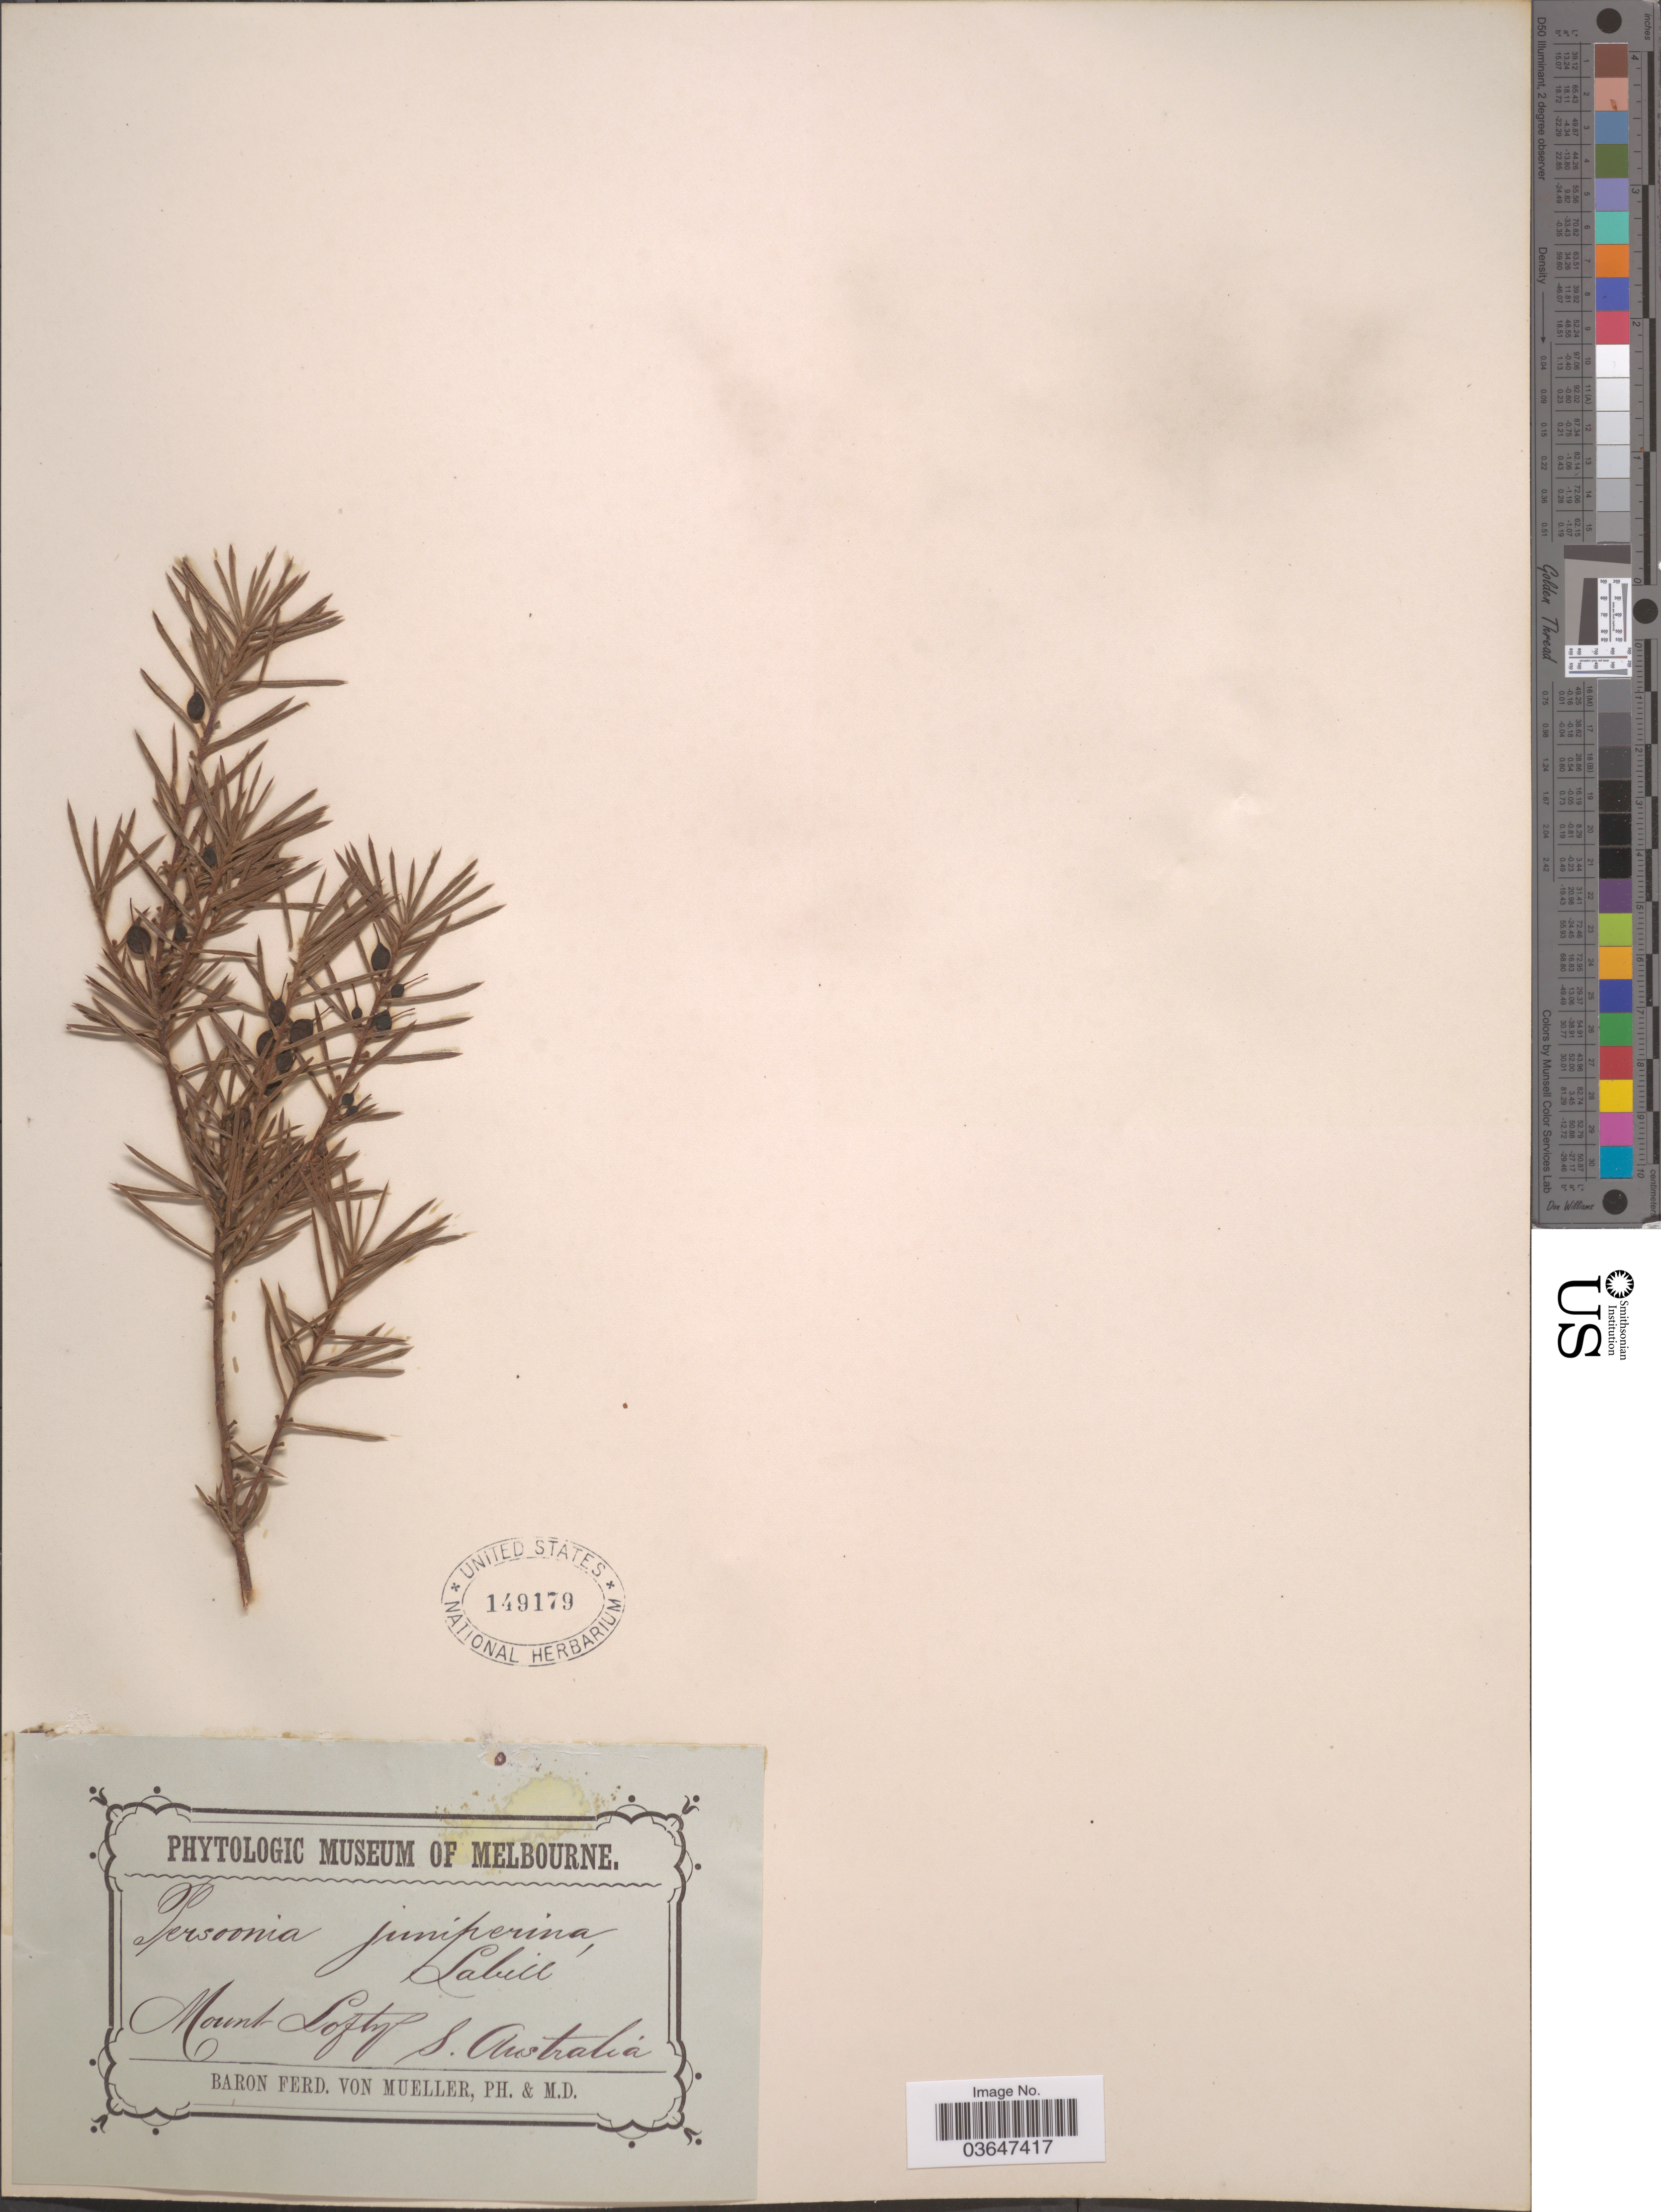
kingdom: Plantae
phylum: Tracheophyta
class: Magnoliopsida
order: Proteales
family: Proteaceae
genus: Persoonia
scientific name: Persoonia juniperina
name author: Labill.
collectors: F. Mueller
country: Australia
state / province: South Australia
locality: Mount Lofty. S. Australia.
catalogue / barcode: US 149179